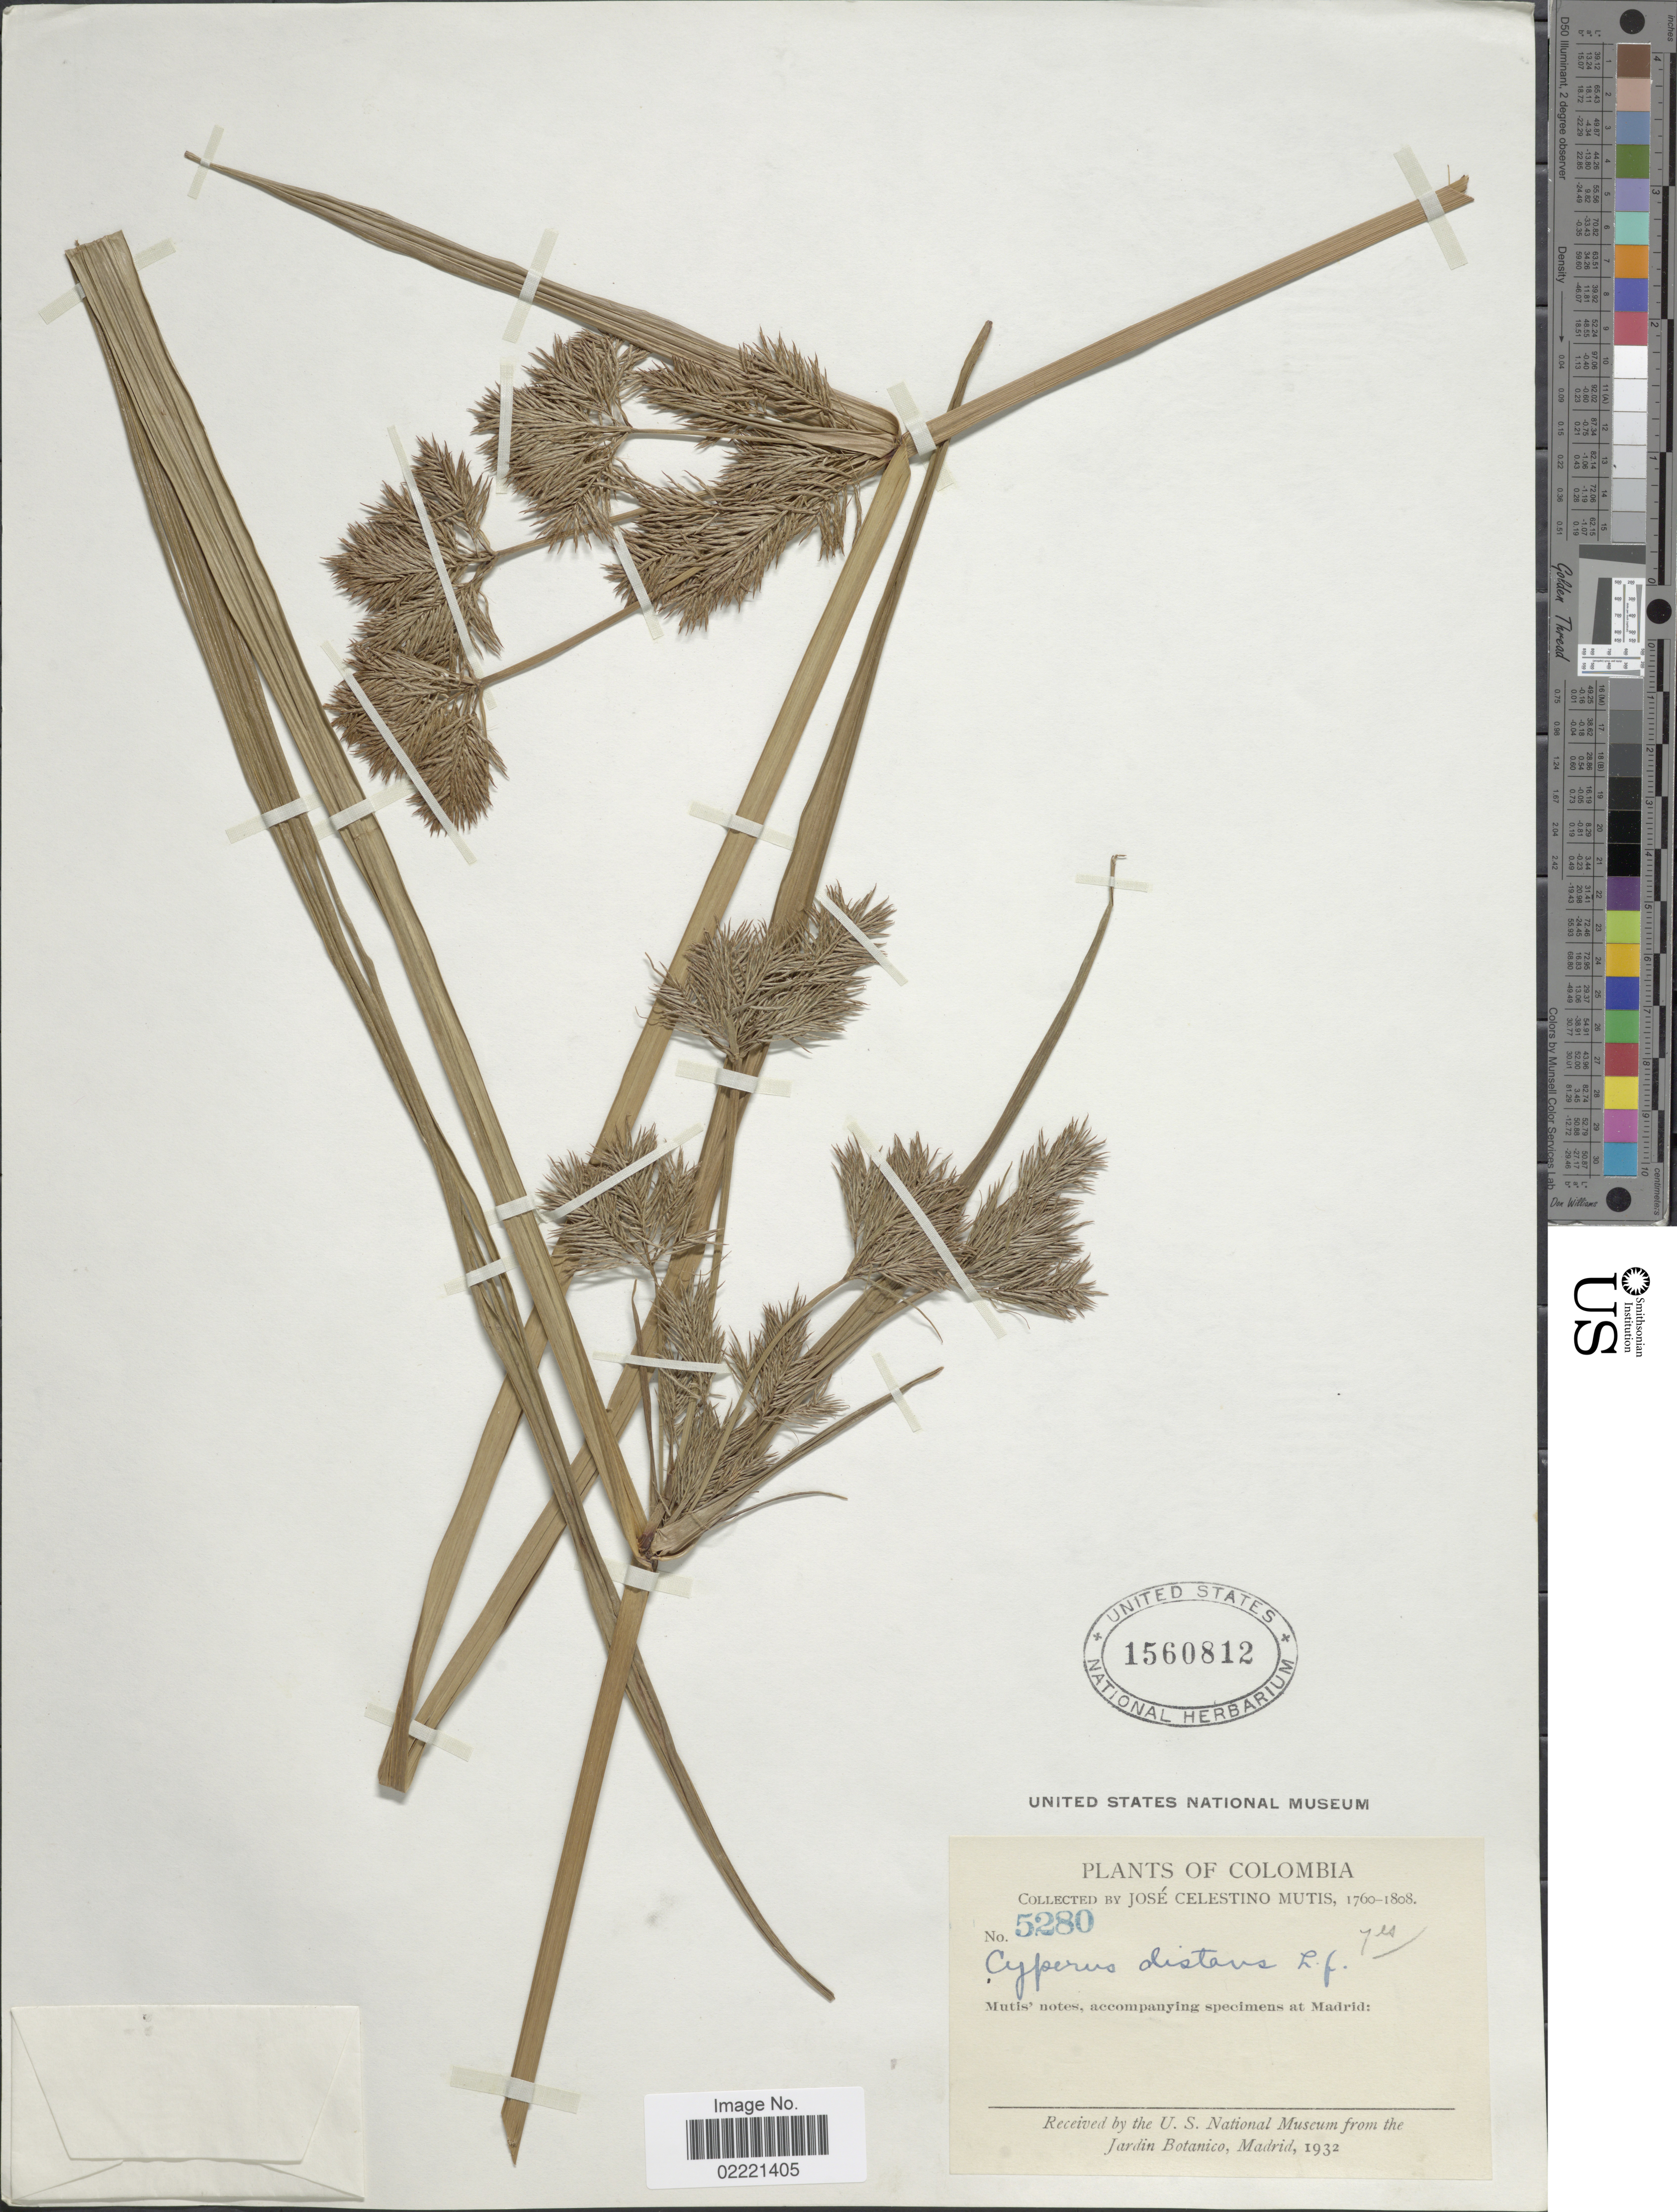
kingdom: Plantae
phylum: Tracheophyta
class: Liliopsida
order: Poales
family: Cyperaceae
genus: Cyperus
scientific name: Cyperus distans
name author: L. f.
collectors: J. C. B. Mutis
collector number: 5280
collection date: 1760/1808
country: Colombia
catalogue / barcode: US 1560812